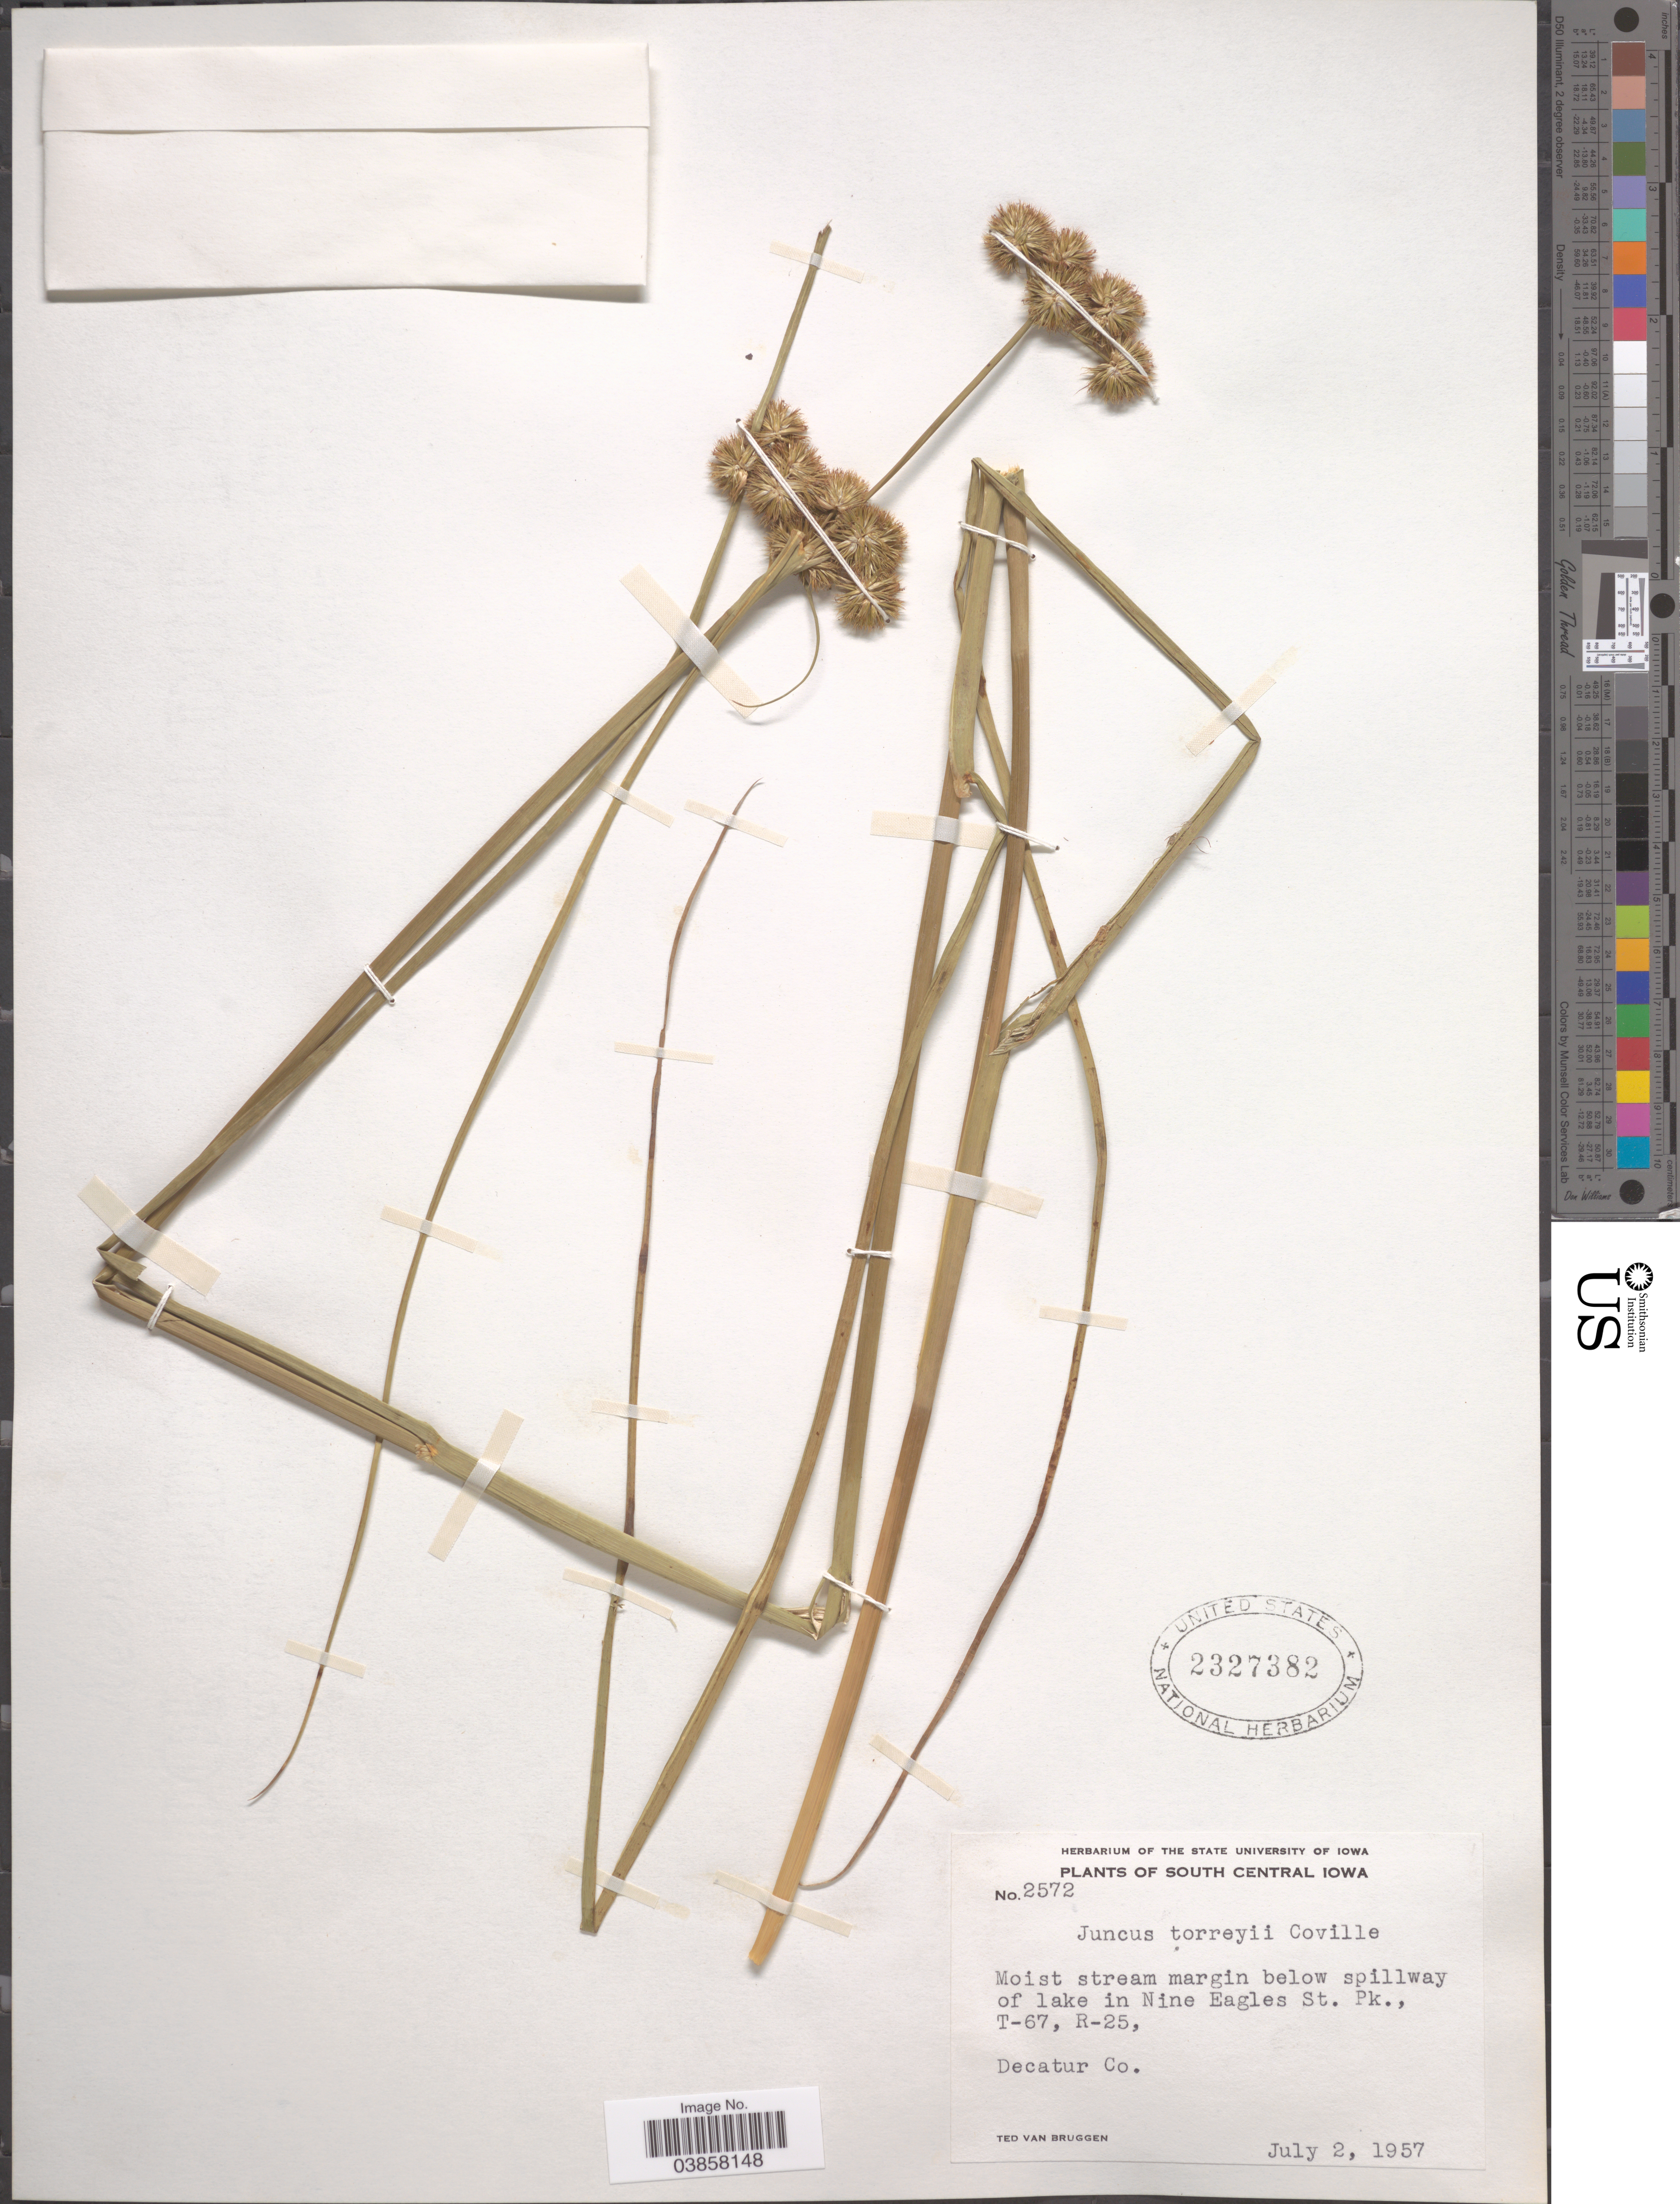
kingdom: Plantae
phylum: Tracheophyta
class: Liliopsida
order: Poales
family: Juncaceae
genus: Juncus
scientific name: Juncus torreyi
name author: Coville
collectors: T. van Bruggen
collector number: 2572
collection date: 1957-07-02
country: United States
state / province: Iowa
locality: South Central Iowa. Moist stream margin below spillway of lake in Nine Eagles St. Pk., T-67, R-25, Decatur Co.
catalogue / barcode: US 2327382